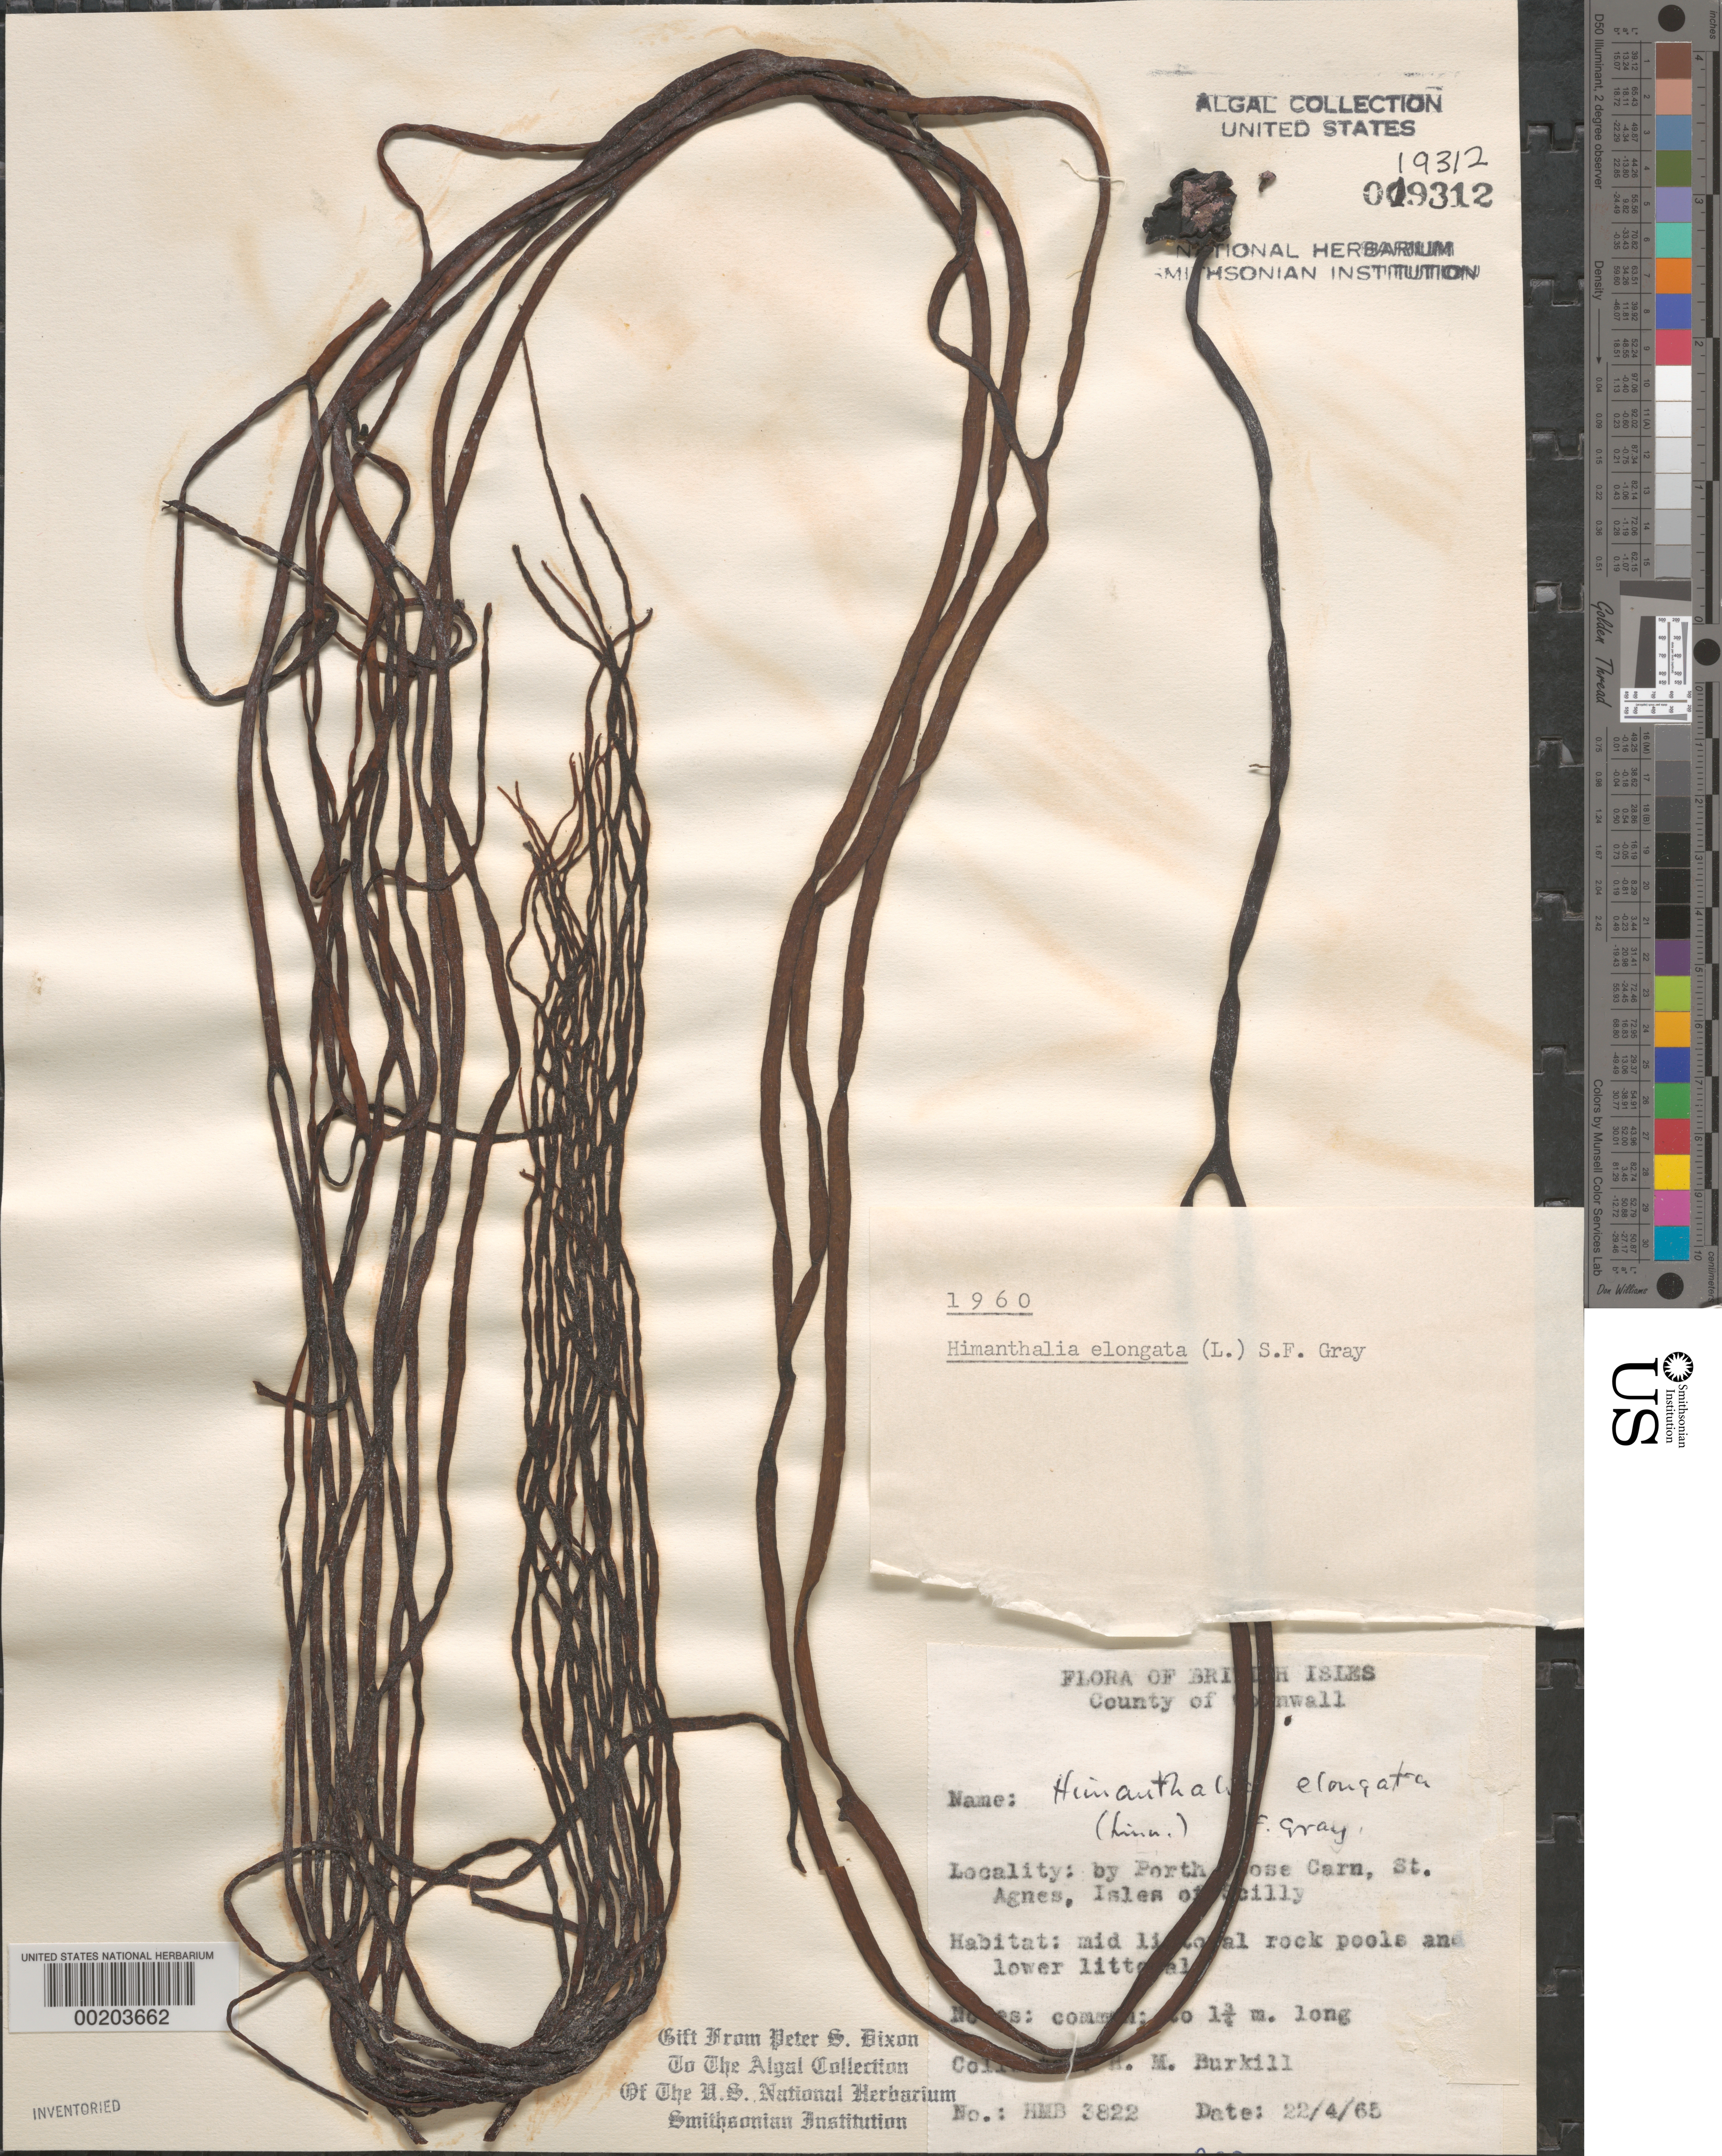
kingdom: Chromista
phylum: Ochrophyta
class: Phaeophyceae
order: Fucales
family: Himanthaliaceae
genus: Himanthalia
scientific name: Himanthalia elongata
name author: (L.) S.F. Gray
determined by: Dixon, P. S.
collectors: H. M. Burkill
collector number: HMB 3822 & PSD 1960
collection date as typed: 22 Apr 1965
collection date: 1965-04-22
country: United Kingdom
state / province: England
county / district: Council of the Isles of Scilly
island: St. Agnes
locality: Porth Coose Carn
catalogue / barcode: US 19312